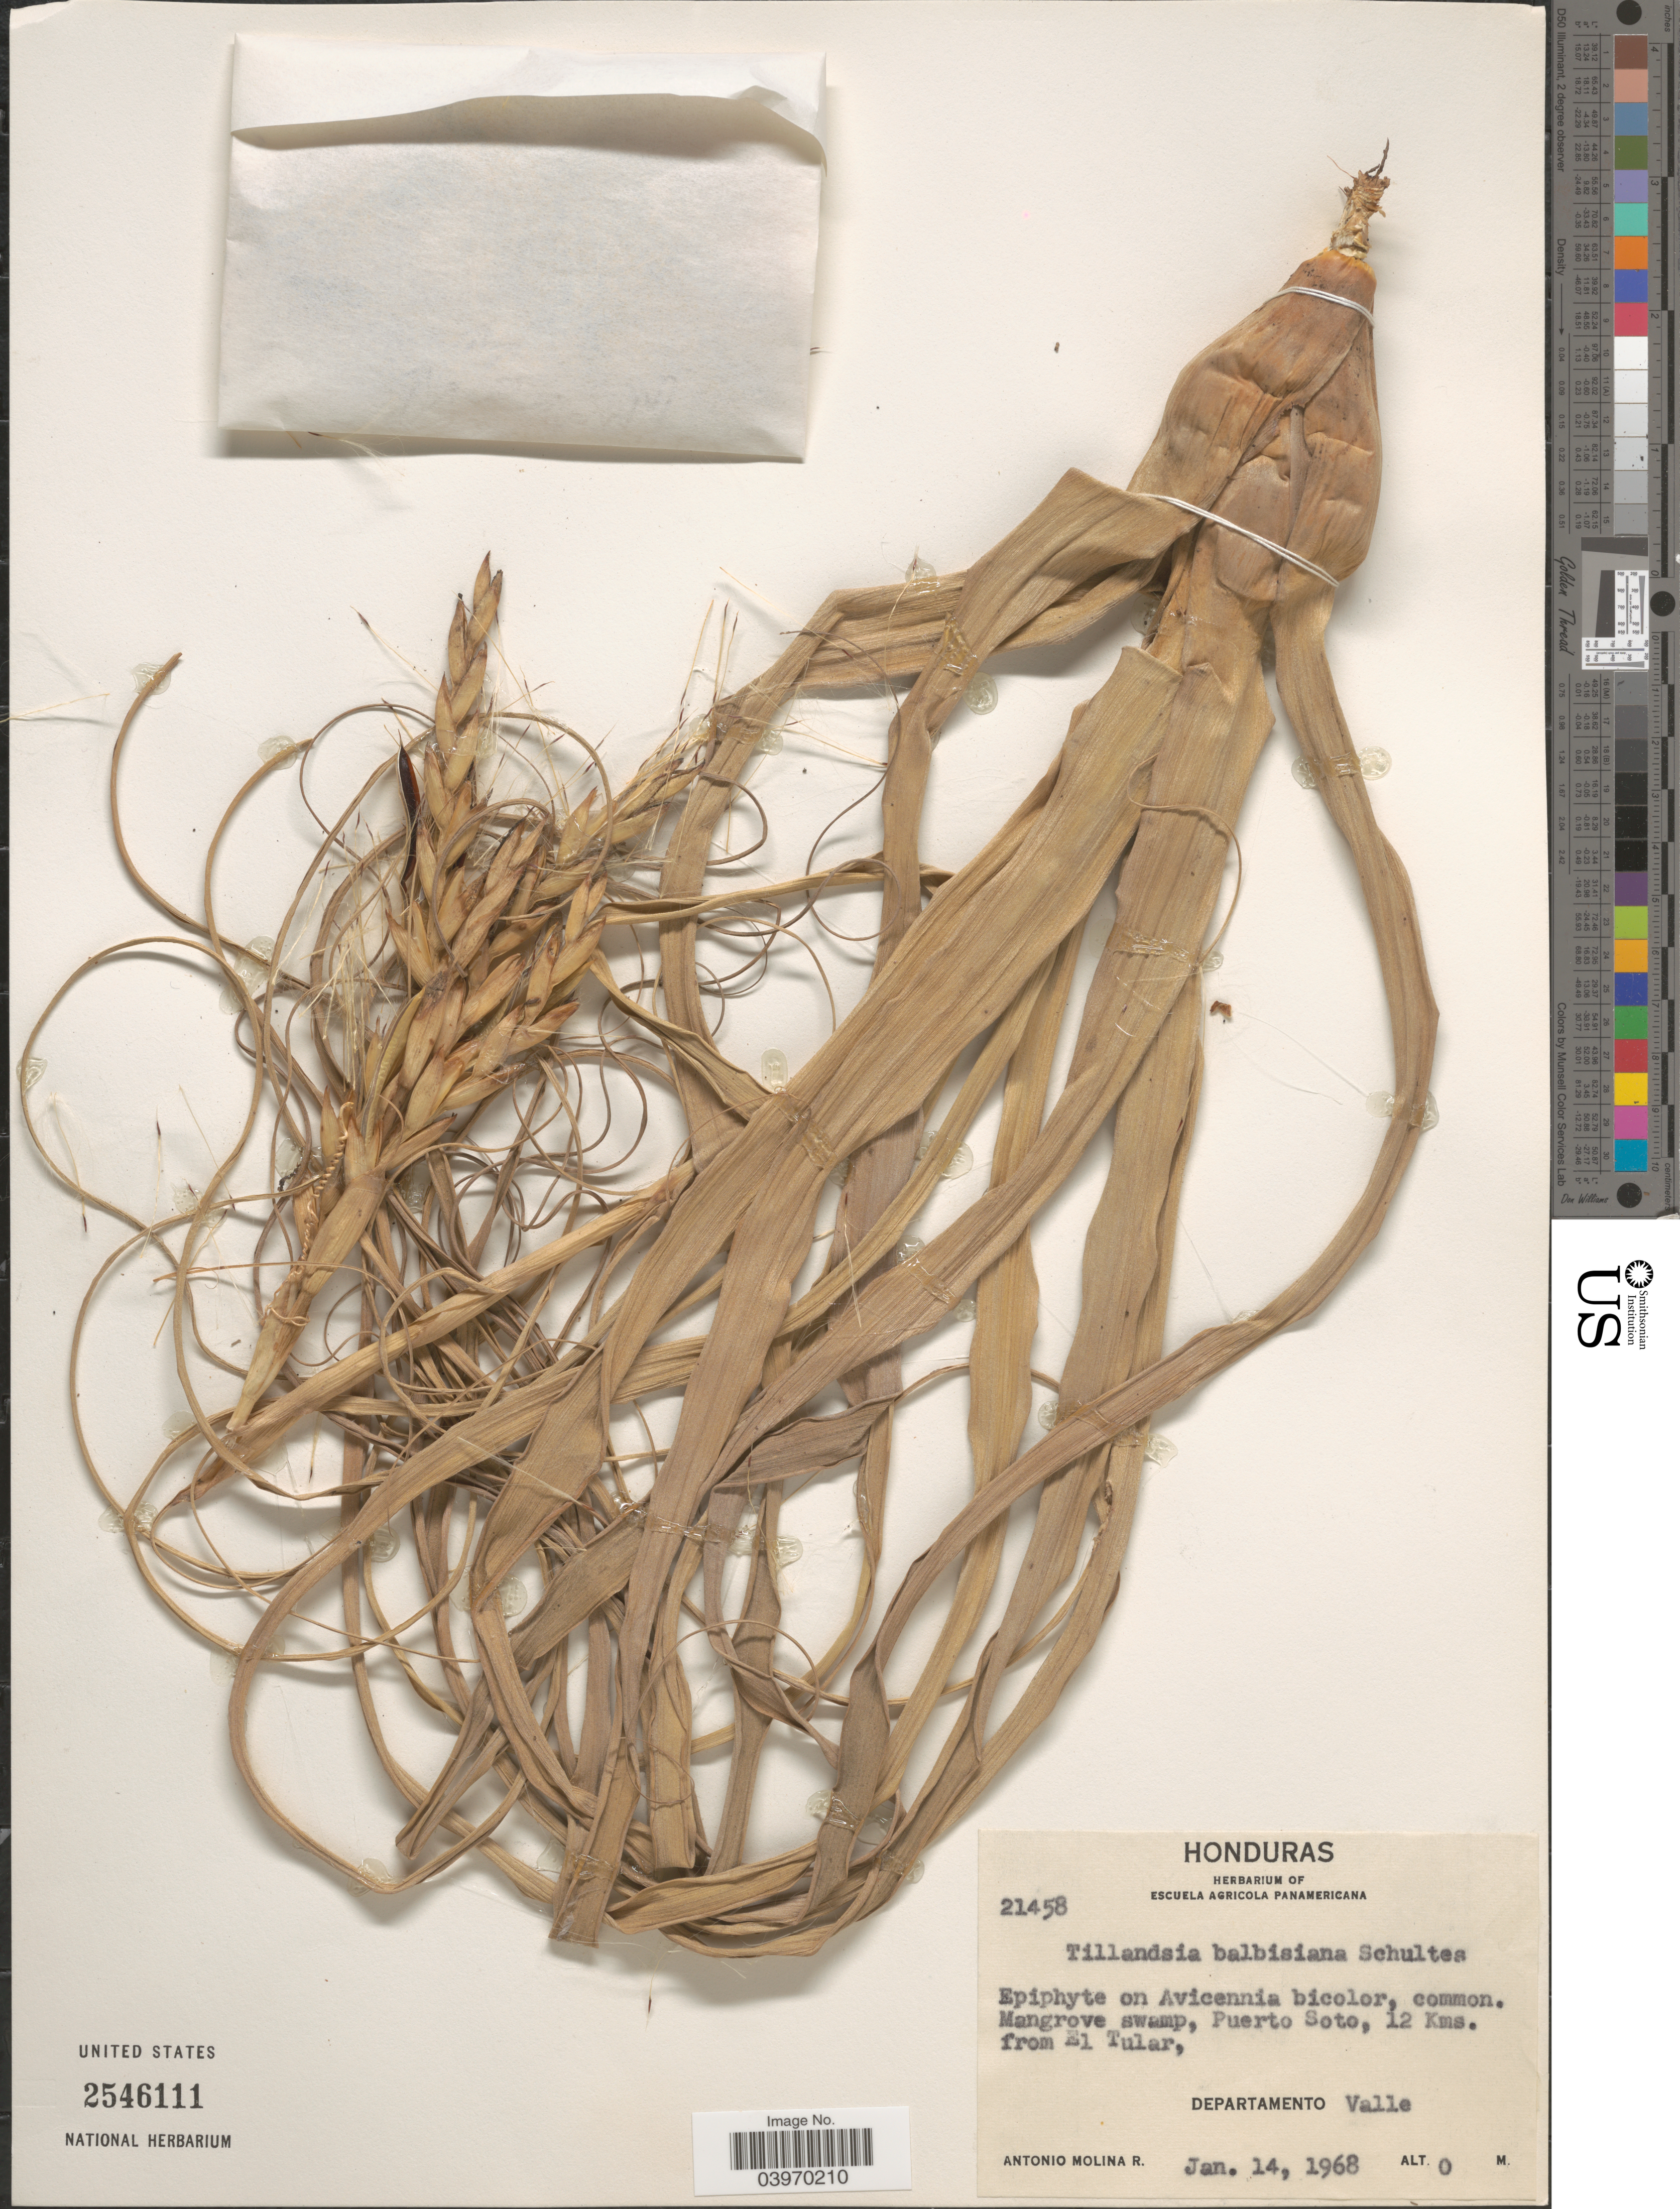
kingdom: Plantae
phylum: Tracheophyta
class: Liliopsida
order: Poales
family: Bromeliaceae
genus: Tillandsia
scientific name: Tillandsia balbisiana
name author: Schult. f.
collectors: A. Molina R.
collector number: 21458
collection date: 1968-01-14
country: Honduras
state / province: Valle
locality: Puerto Soto, 12 Kms. from El Tular, Departamento Valle.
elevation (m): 0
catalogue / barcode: US 2546111